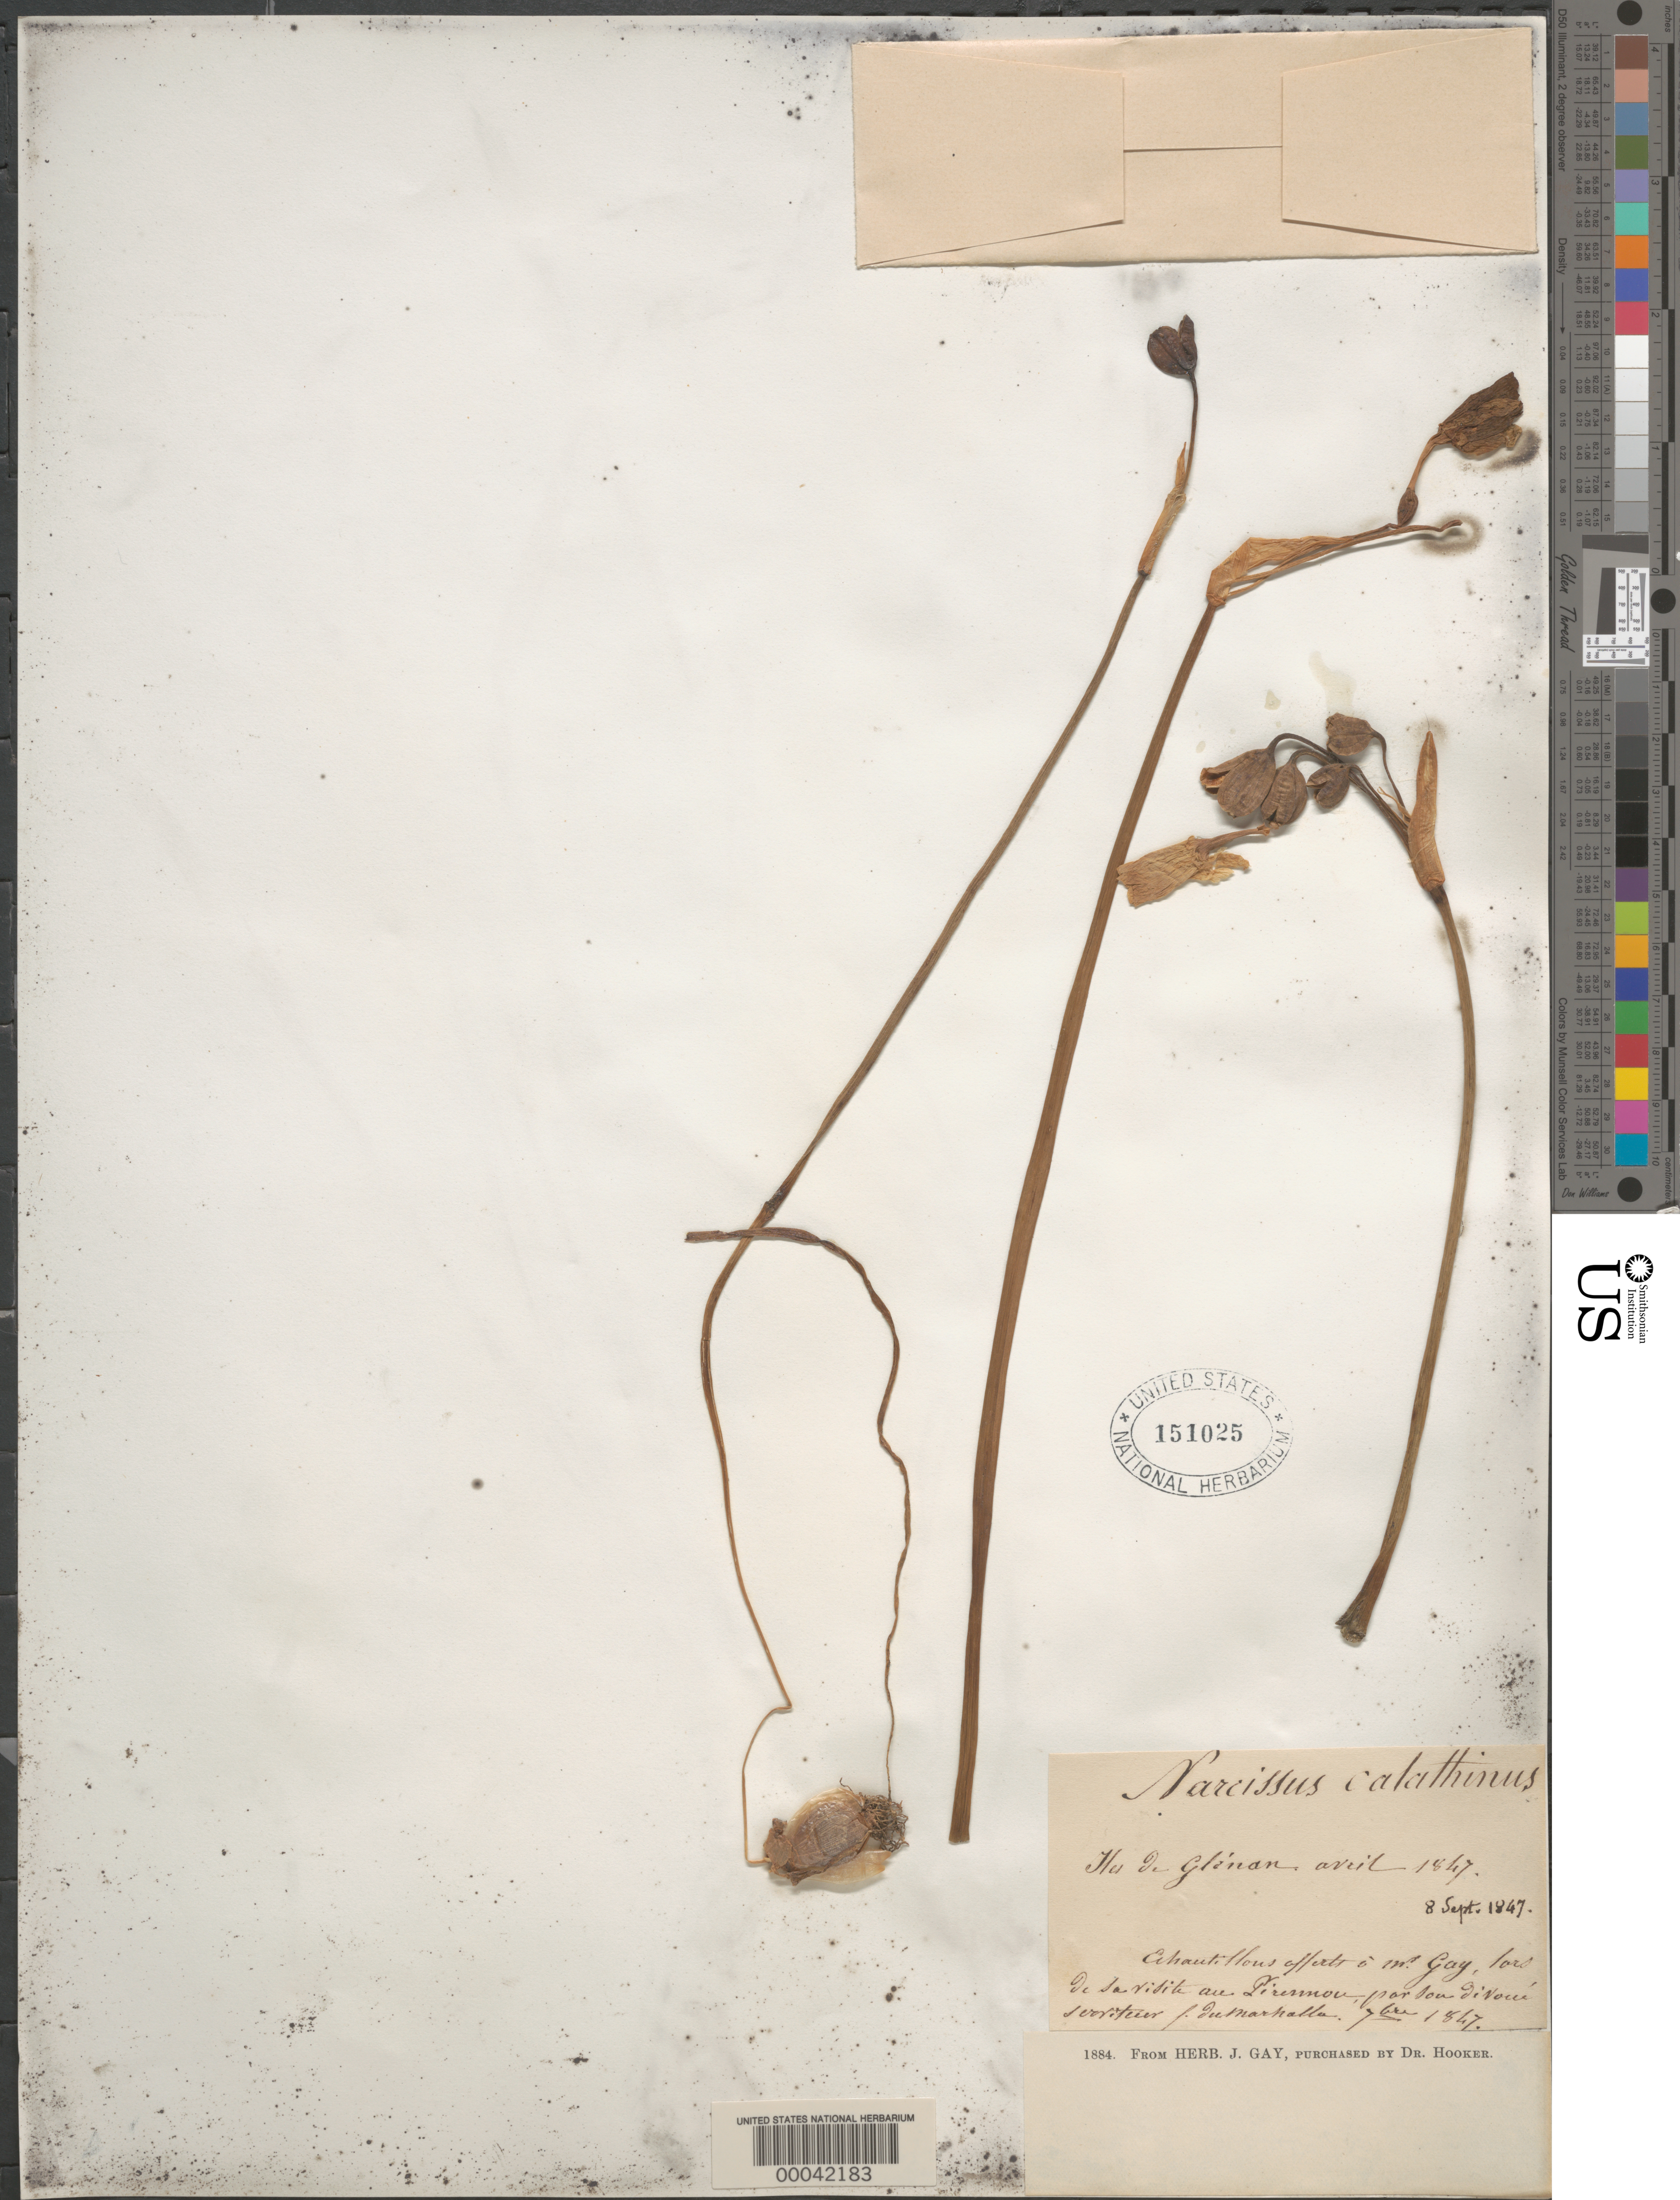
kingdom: Plantae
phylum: Tracheophyta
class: Liliopsida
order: Asparagales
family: Amaryllidaceae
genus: Narcissus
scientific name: Narcissus calathinus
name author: L.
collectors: ex herb. J. Gay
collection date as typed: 1847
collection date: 1847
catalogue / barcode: US 1510253